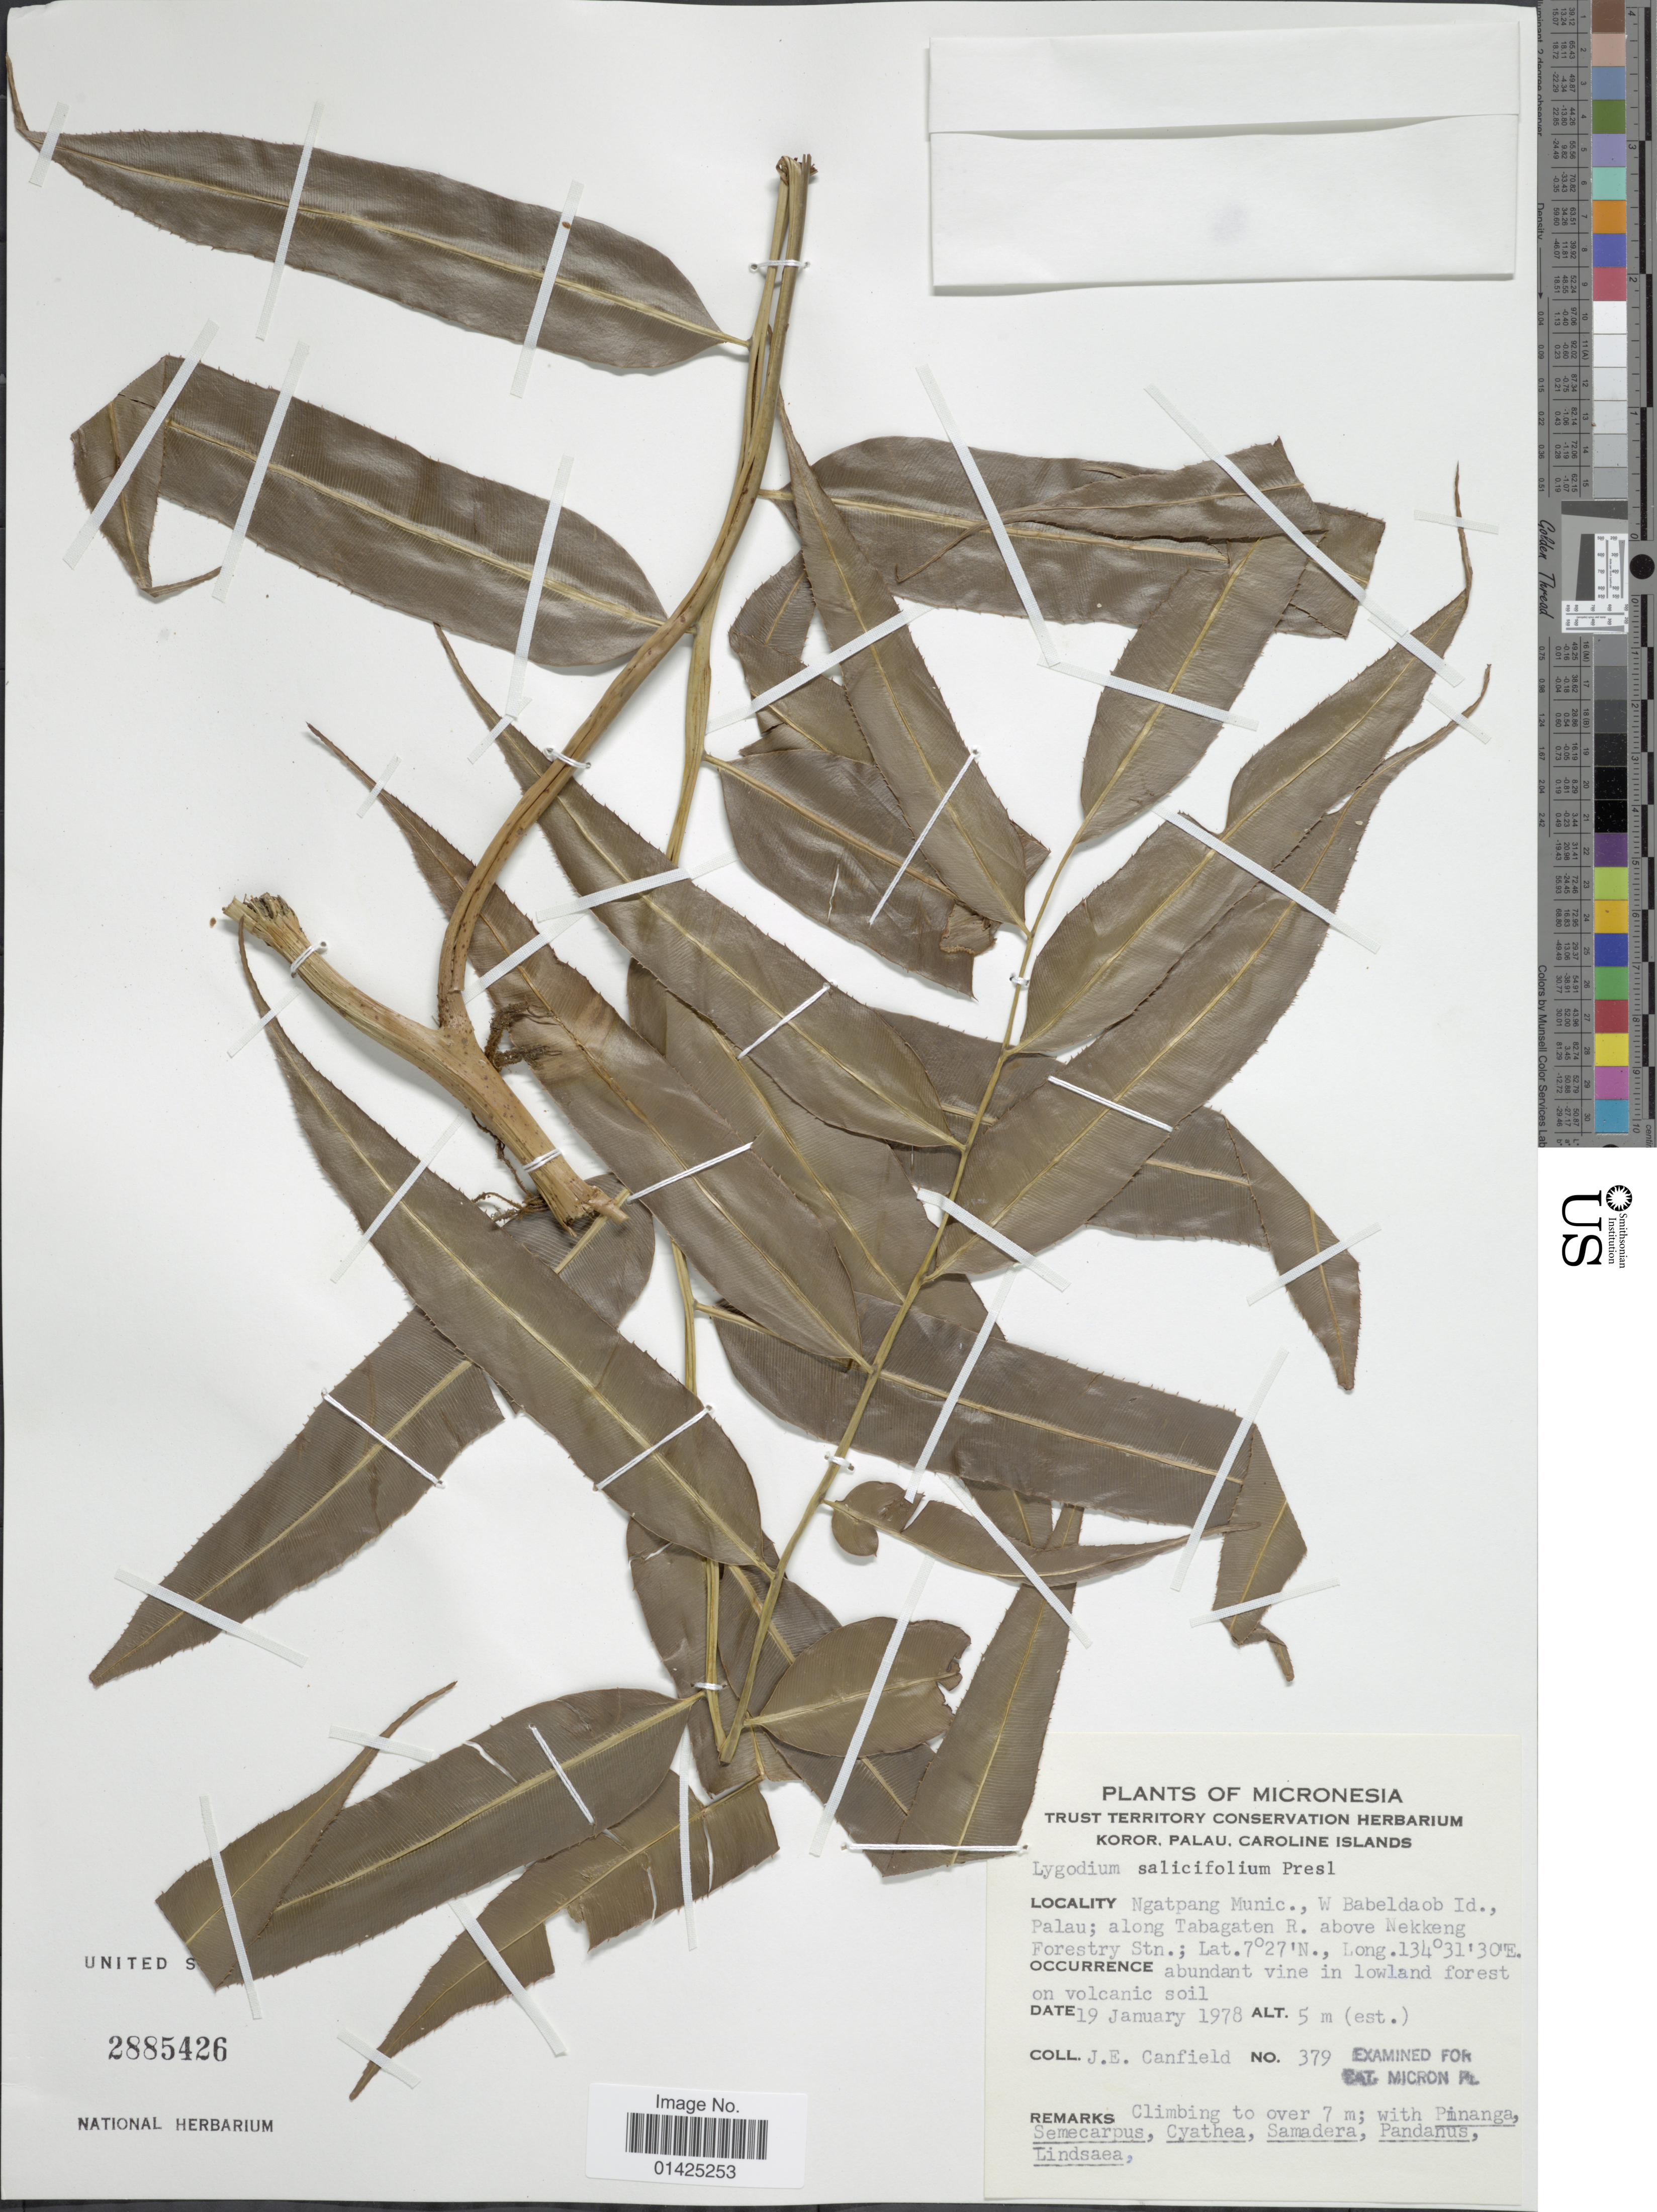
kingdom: Plantae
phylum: Tracheophyta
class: Polypodiopsida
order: Schizaeales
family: Lygodiaceae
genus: Lygodium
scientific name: Lygodium sailcifolium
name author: C. Presl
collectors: J. E. Canfield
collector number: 379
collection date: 1978-01-19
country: Palau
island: Babeldaob [Babelthuap]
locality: Ngatpang Munic., w. Babeldoab Id., Palau; along Tabagaten R. above Nekkeng Forestry Stn. Micronesia.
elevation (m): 5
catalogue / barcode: US 2885426